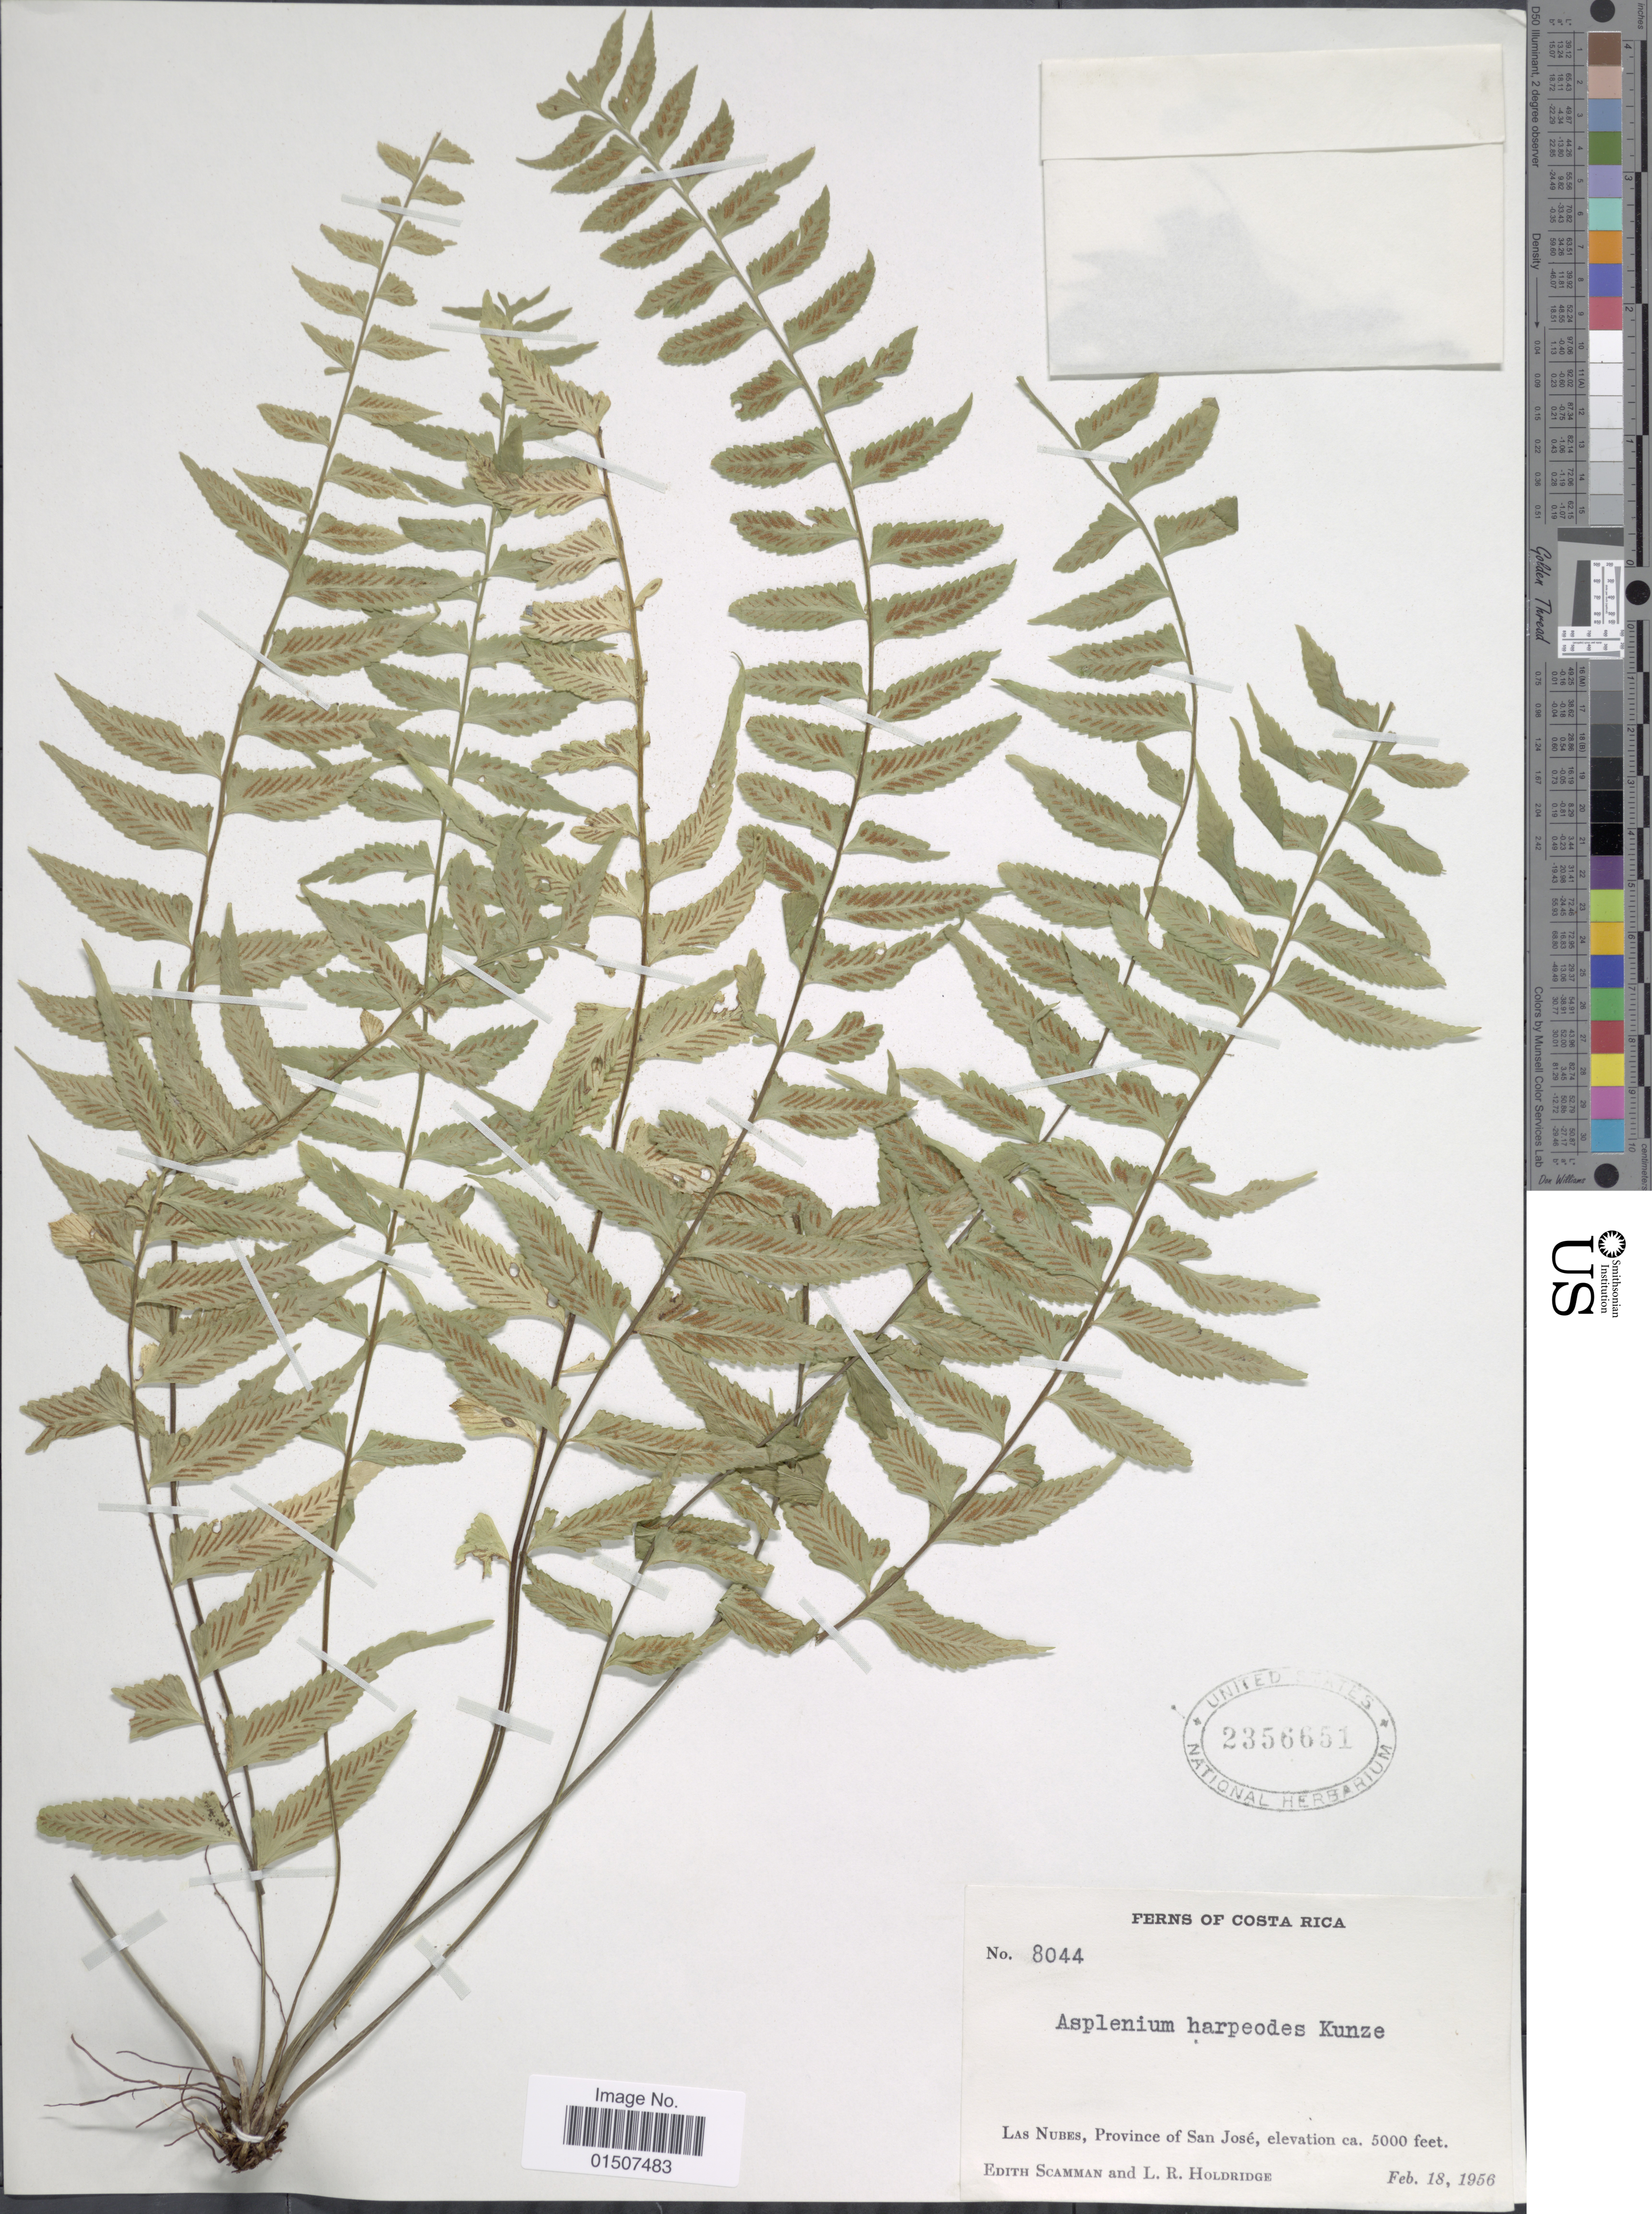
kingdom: Plantae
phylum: Tracheophyta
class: Polypodiopsida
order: Polypodiales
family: Aspleniaceae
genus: Asplenium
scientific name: Asplenium pululahuae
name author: Sodiro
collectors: E. Scamman & L. Holdridge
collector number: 8044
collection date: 1956-02-18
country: Costa Rica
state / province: San José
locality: Las Nubes, Province of San Jose.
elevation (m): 1524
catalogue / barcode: US 2356651